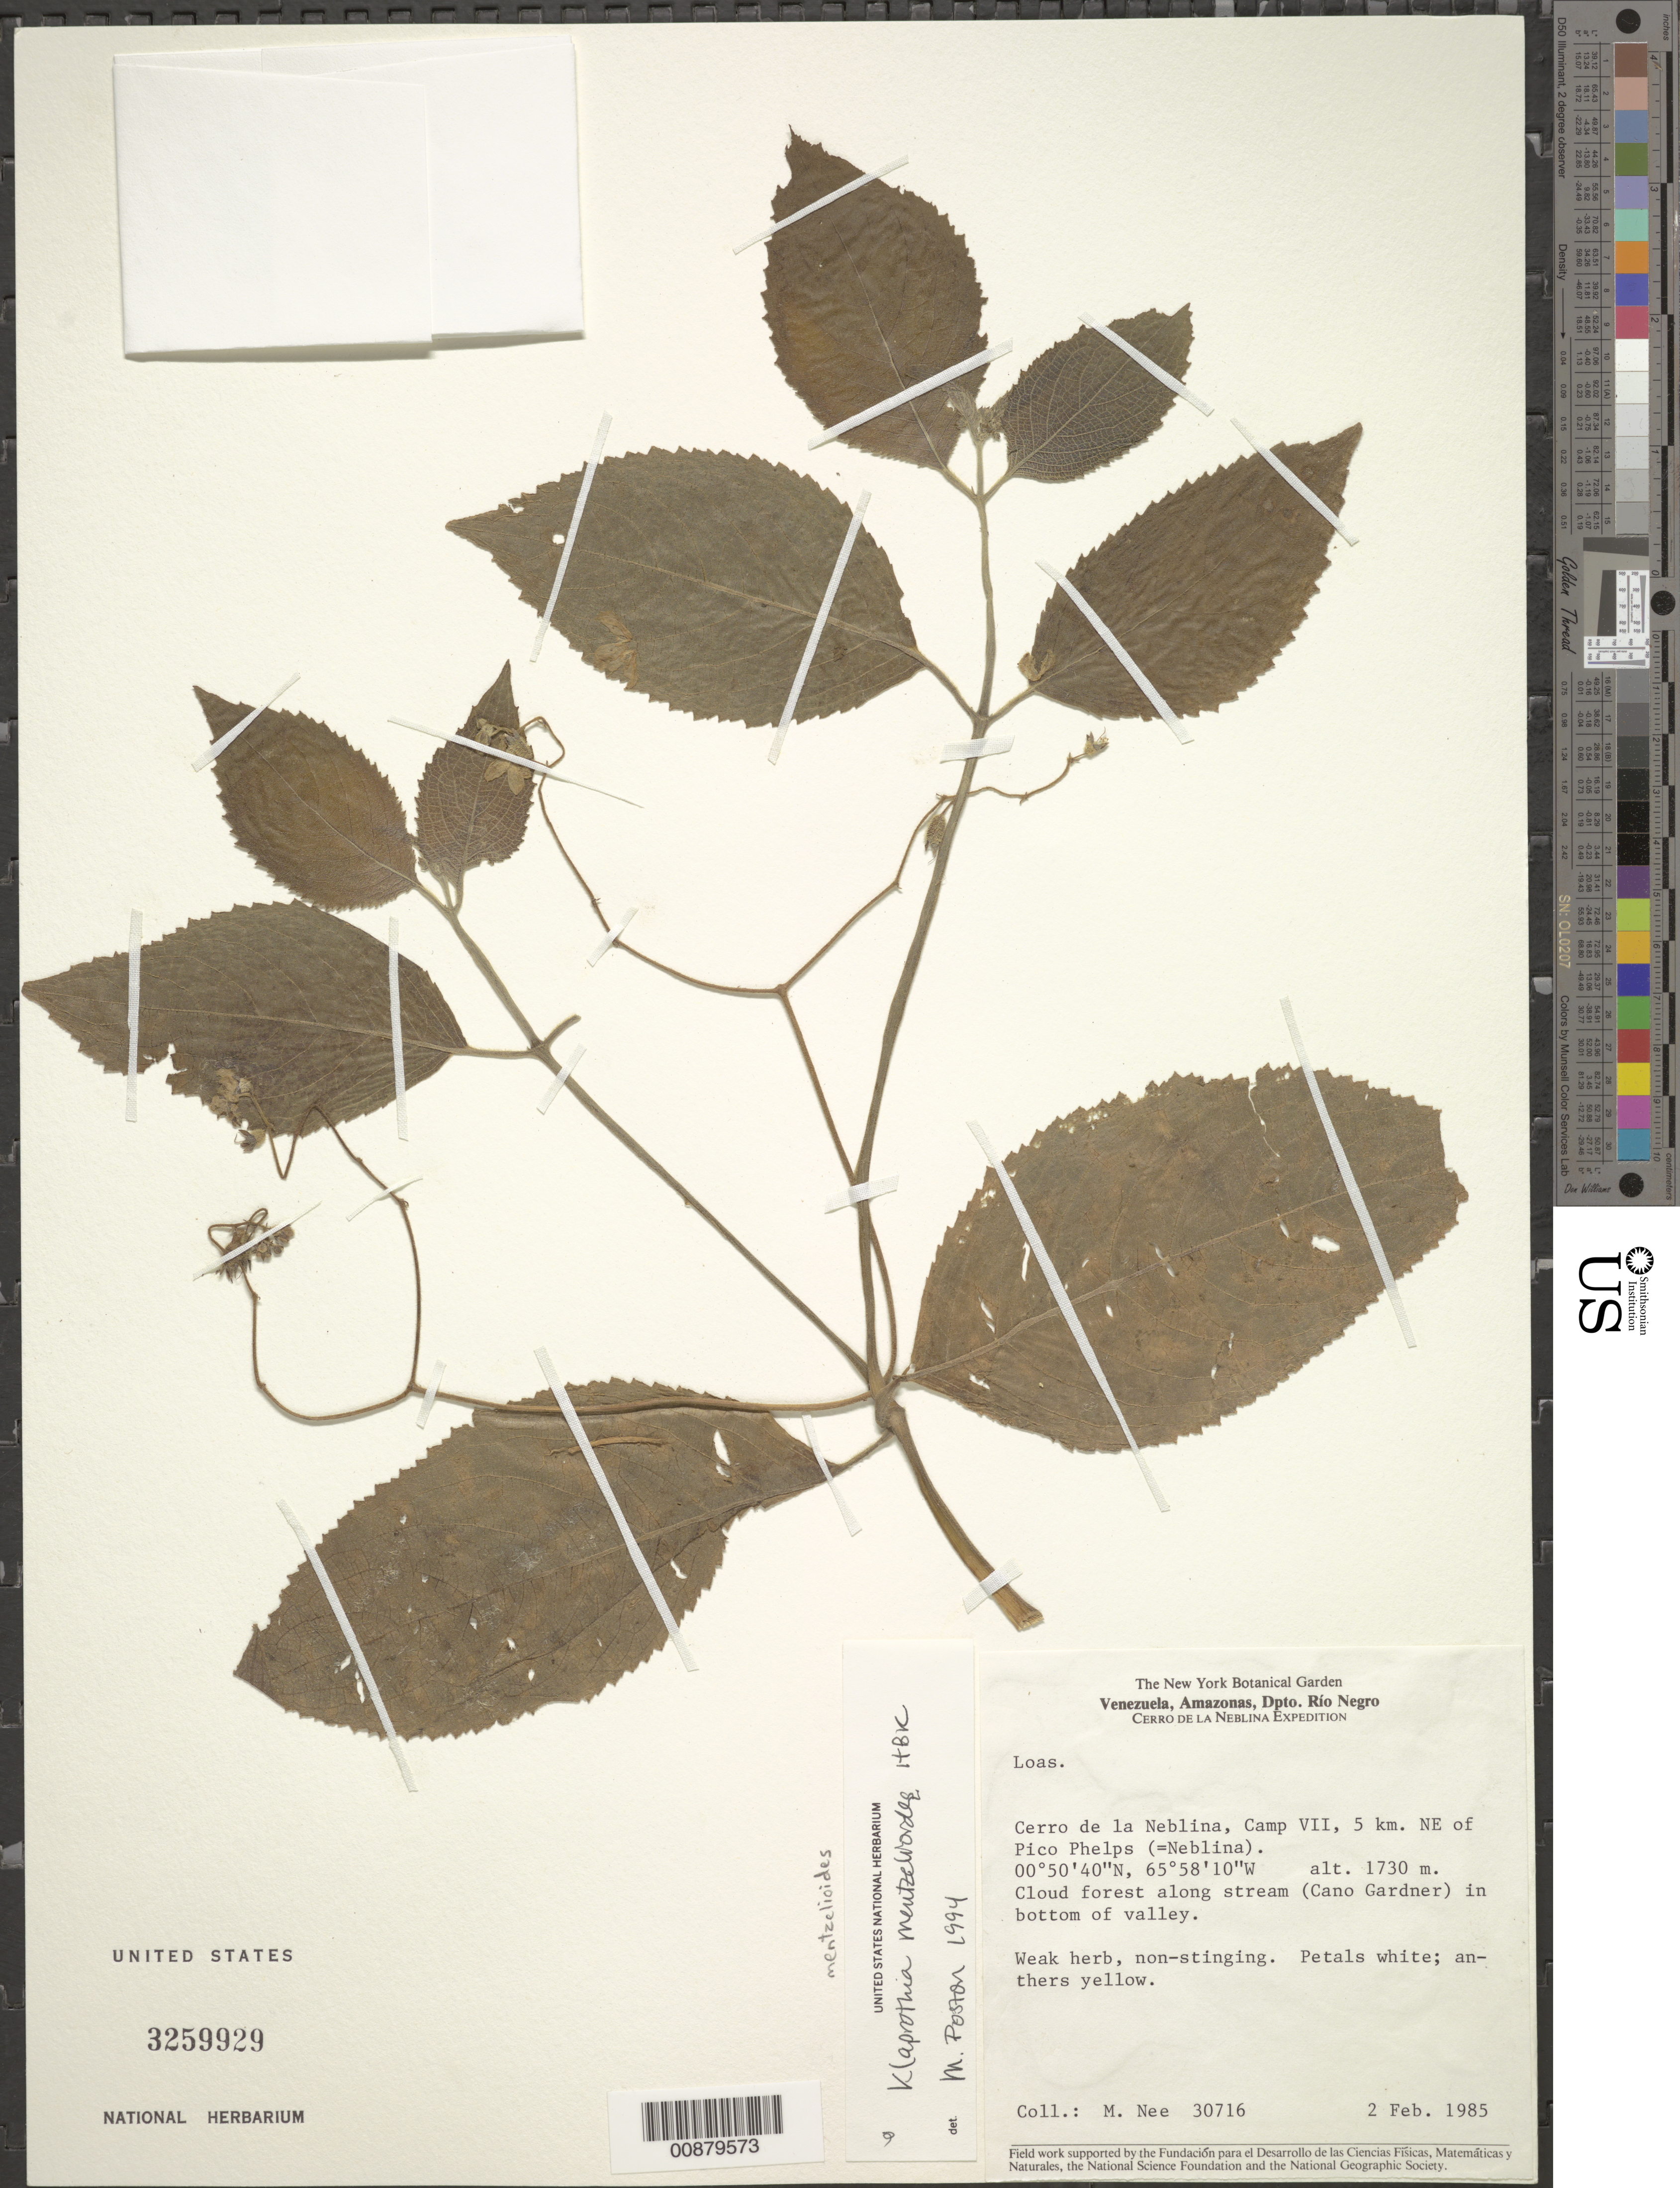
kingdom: Plantae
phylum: Tracheophyta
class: Magnoliopsida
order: Cornales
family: Loasaceae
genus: Klaprothia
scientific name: Klaprothia mentzelioides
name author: Kunth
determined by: Poston, M.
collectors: M. Nee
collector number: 30716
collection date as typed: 2-Feb-85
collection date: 1985-02-02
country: Venezuela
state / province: Amazonas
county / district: Río Negro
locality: Cerro de la Neblina, Camp VII, 5 km NE of Pico Phelps; Caño Gardner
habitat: Cloud forest along stream in bottom of valley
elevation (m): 1730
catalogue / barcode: US 3259929